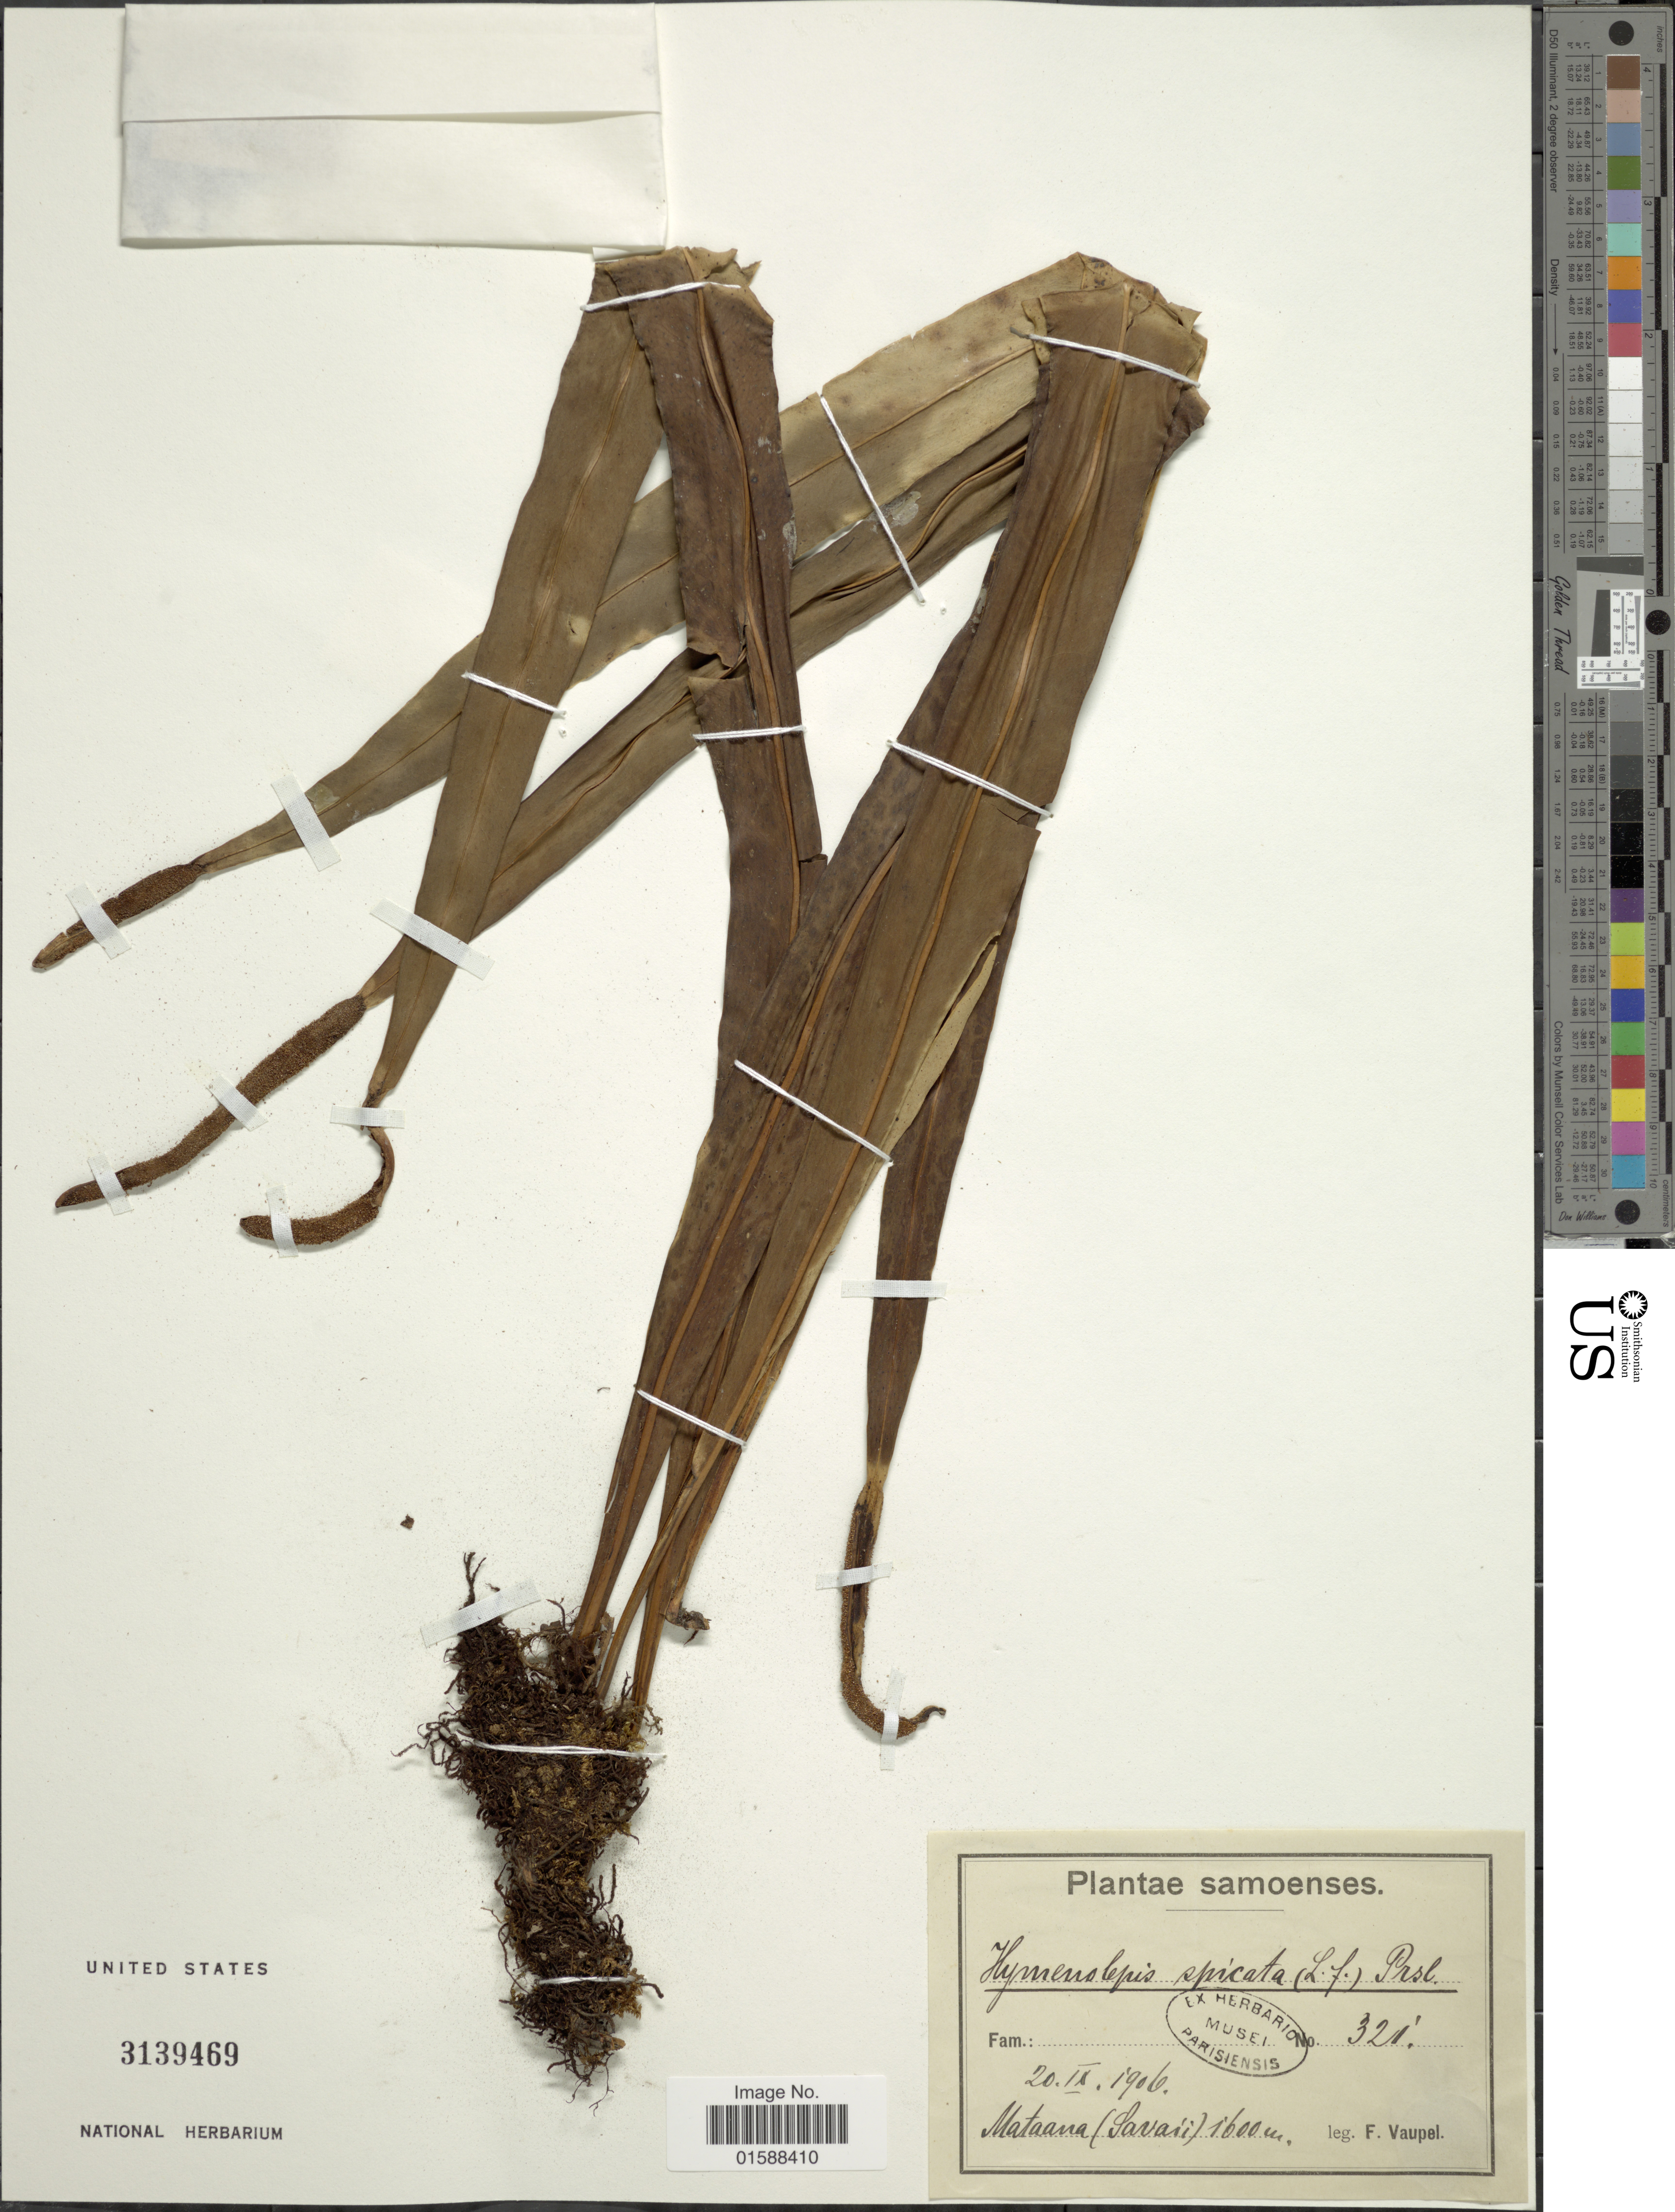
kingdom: Plantae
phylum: Tracheophyta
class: Polypodiopsida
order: Polypodiales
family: Polypodiaceae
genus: Lepisorus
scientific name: Lepisorus spicatus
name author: (L. f.) Li S. Wang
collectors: F. Vaupel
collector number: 321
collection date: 1906-09-20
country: Samoa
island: Savai'i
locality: Samoenses. Mataana (Savaii)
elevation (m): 1600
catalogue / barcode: US 3139469